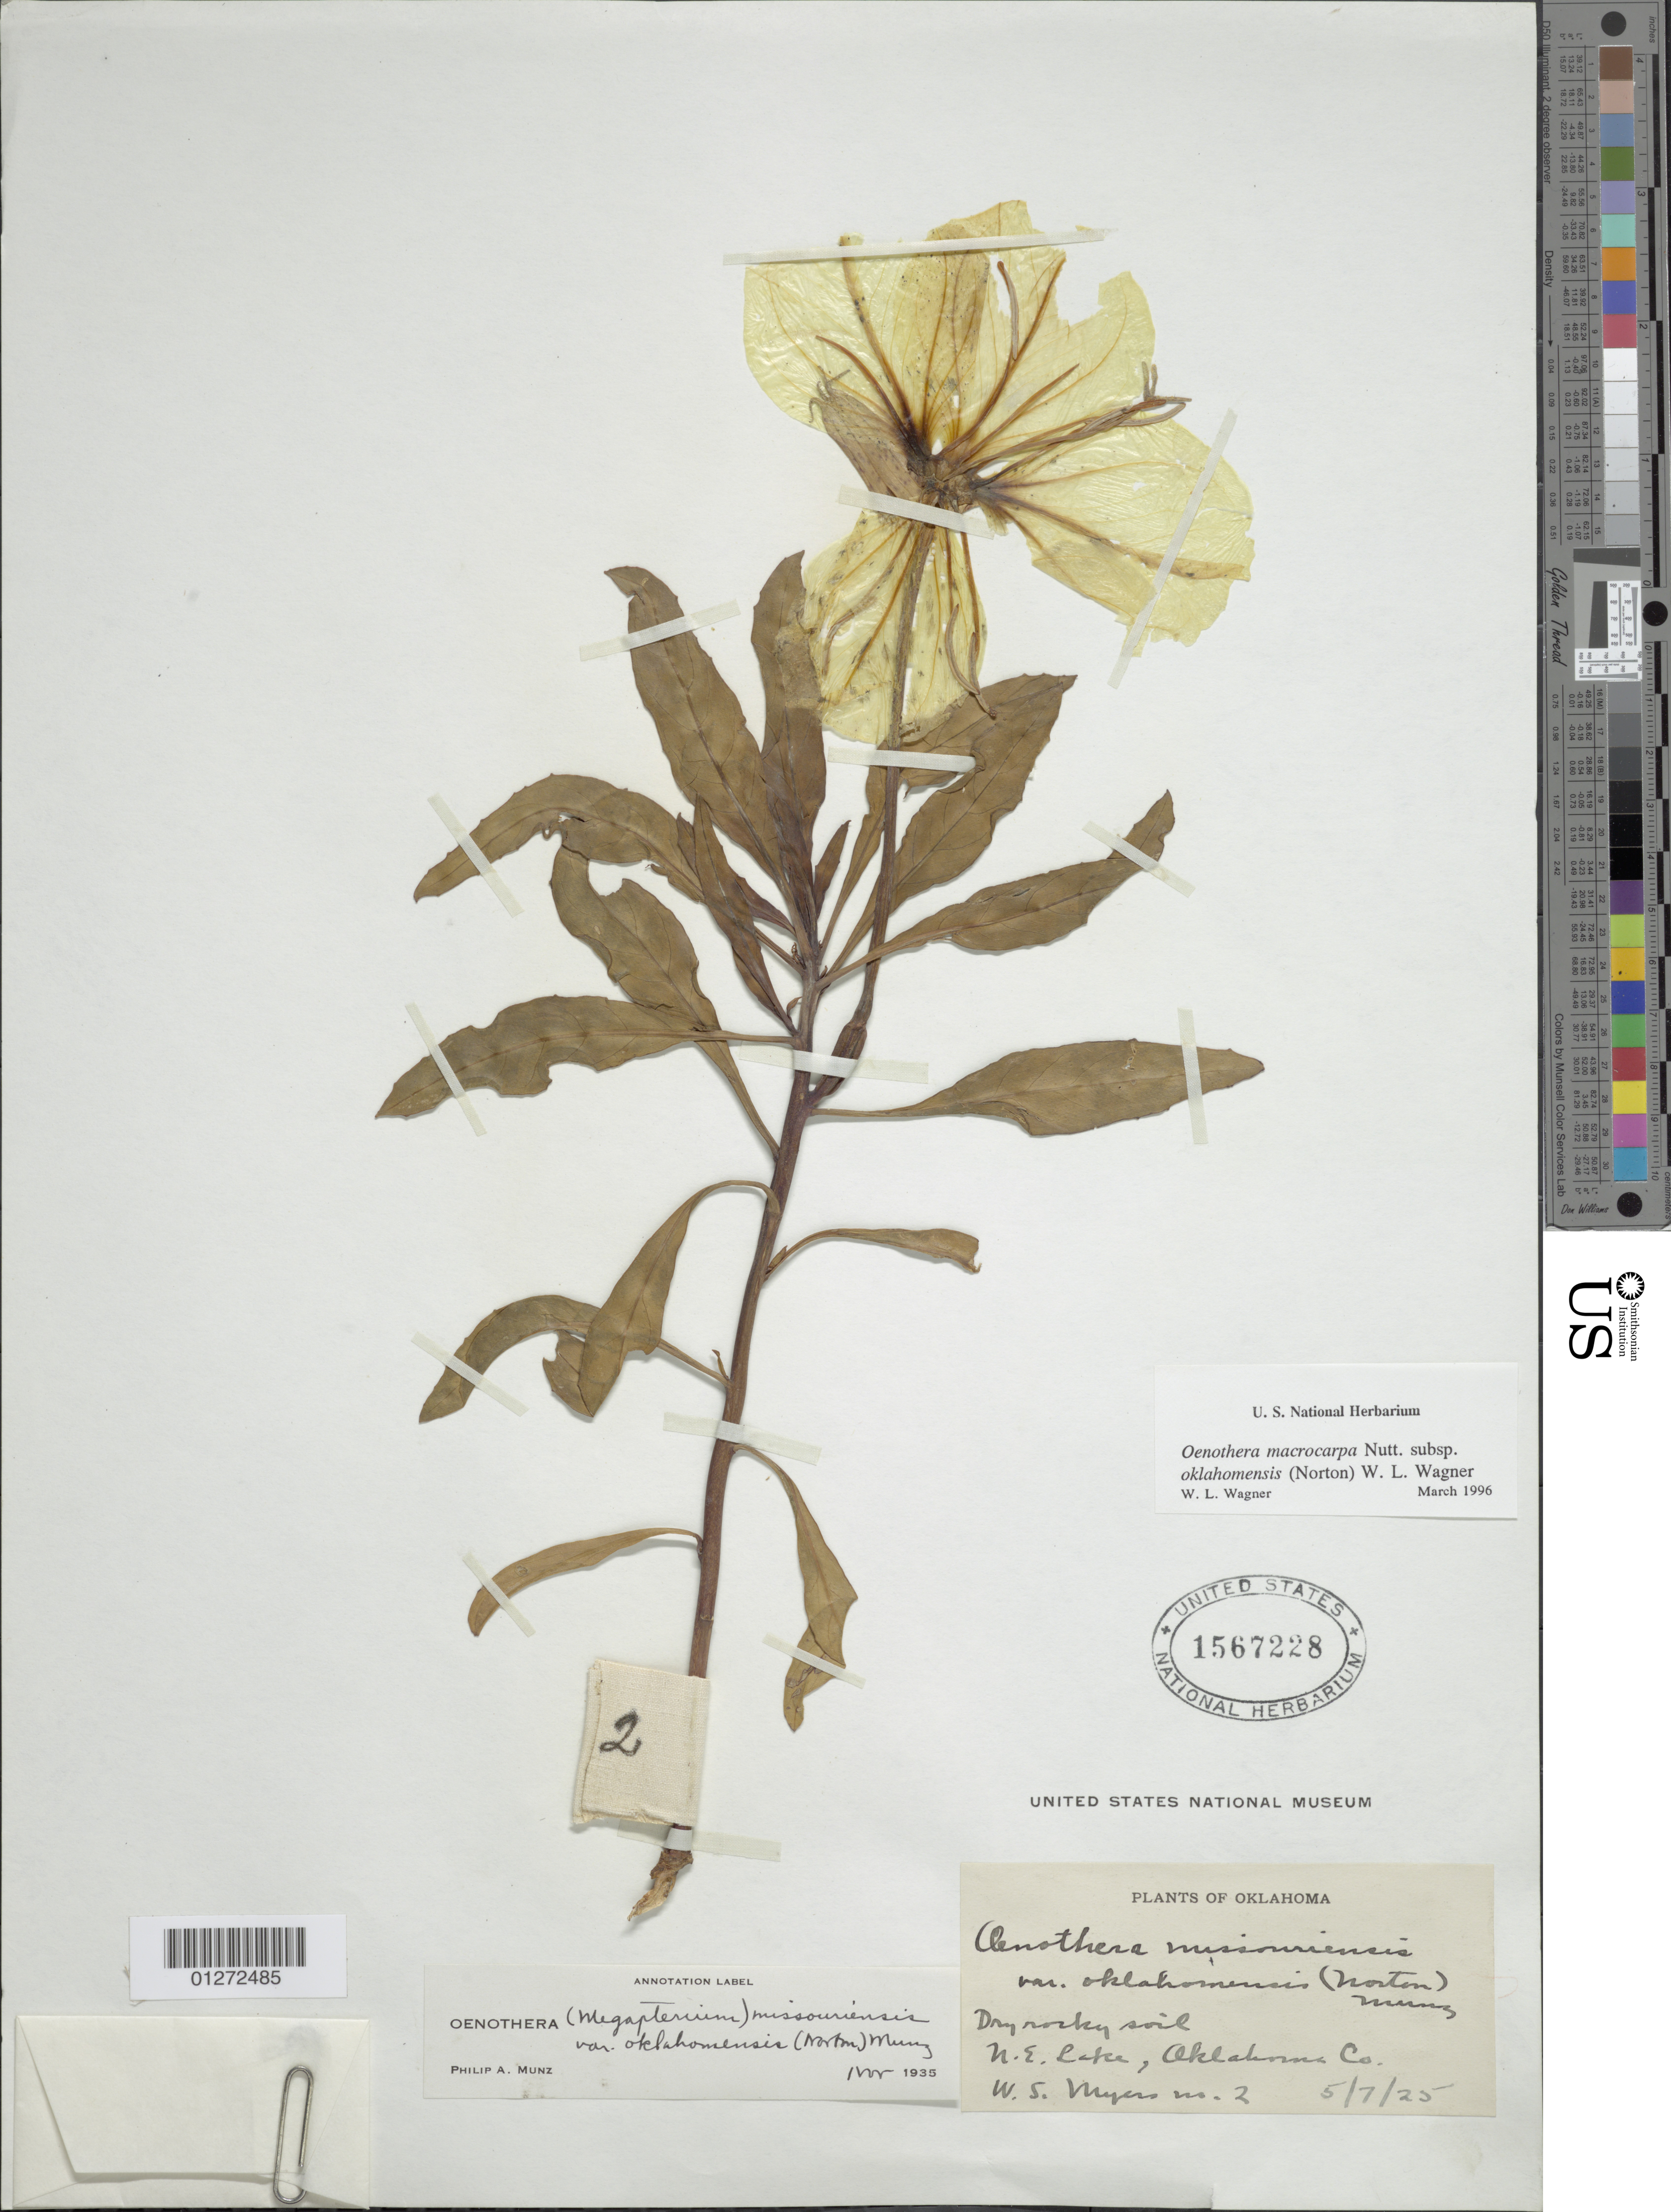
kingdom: Plantae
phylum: Tracheophyta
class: Magnoliopsida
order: Myrtales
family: Onagraceae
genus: Oenothera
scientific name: Oenothera macrocarpa subsp. oklahomensis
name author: (Norton) W.L. Wagner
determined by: Wagner, W. L., (BOT), Smithsonian Institution - National Museum of Natural History (UNITED STATES)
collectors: W. Myers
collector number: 2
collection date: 1926-05-07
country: United States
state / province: Oklahoma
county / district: Oklahoma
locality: NE Lake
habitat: Dry rocky soil.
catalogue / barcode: US 1567228